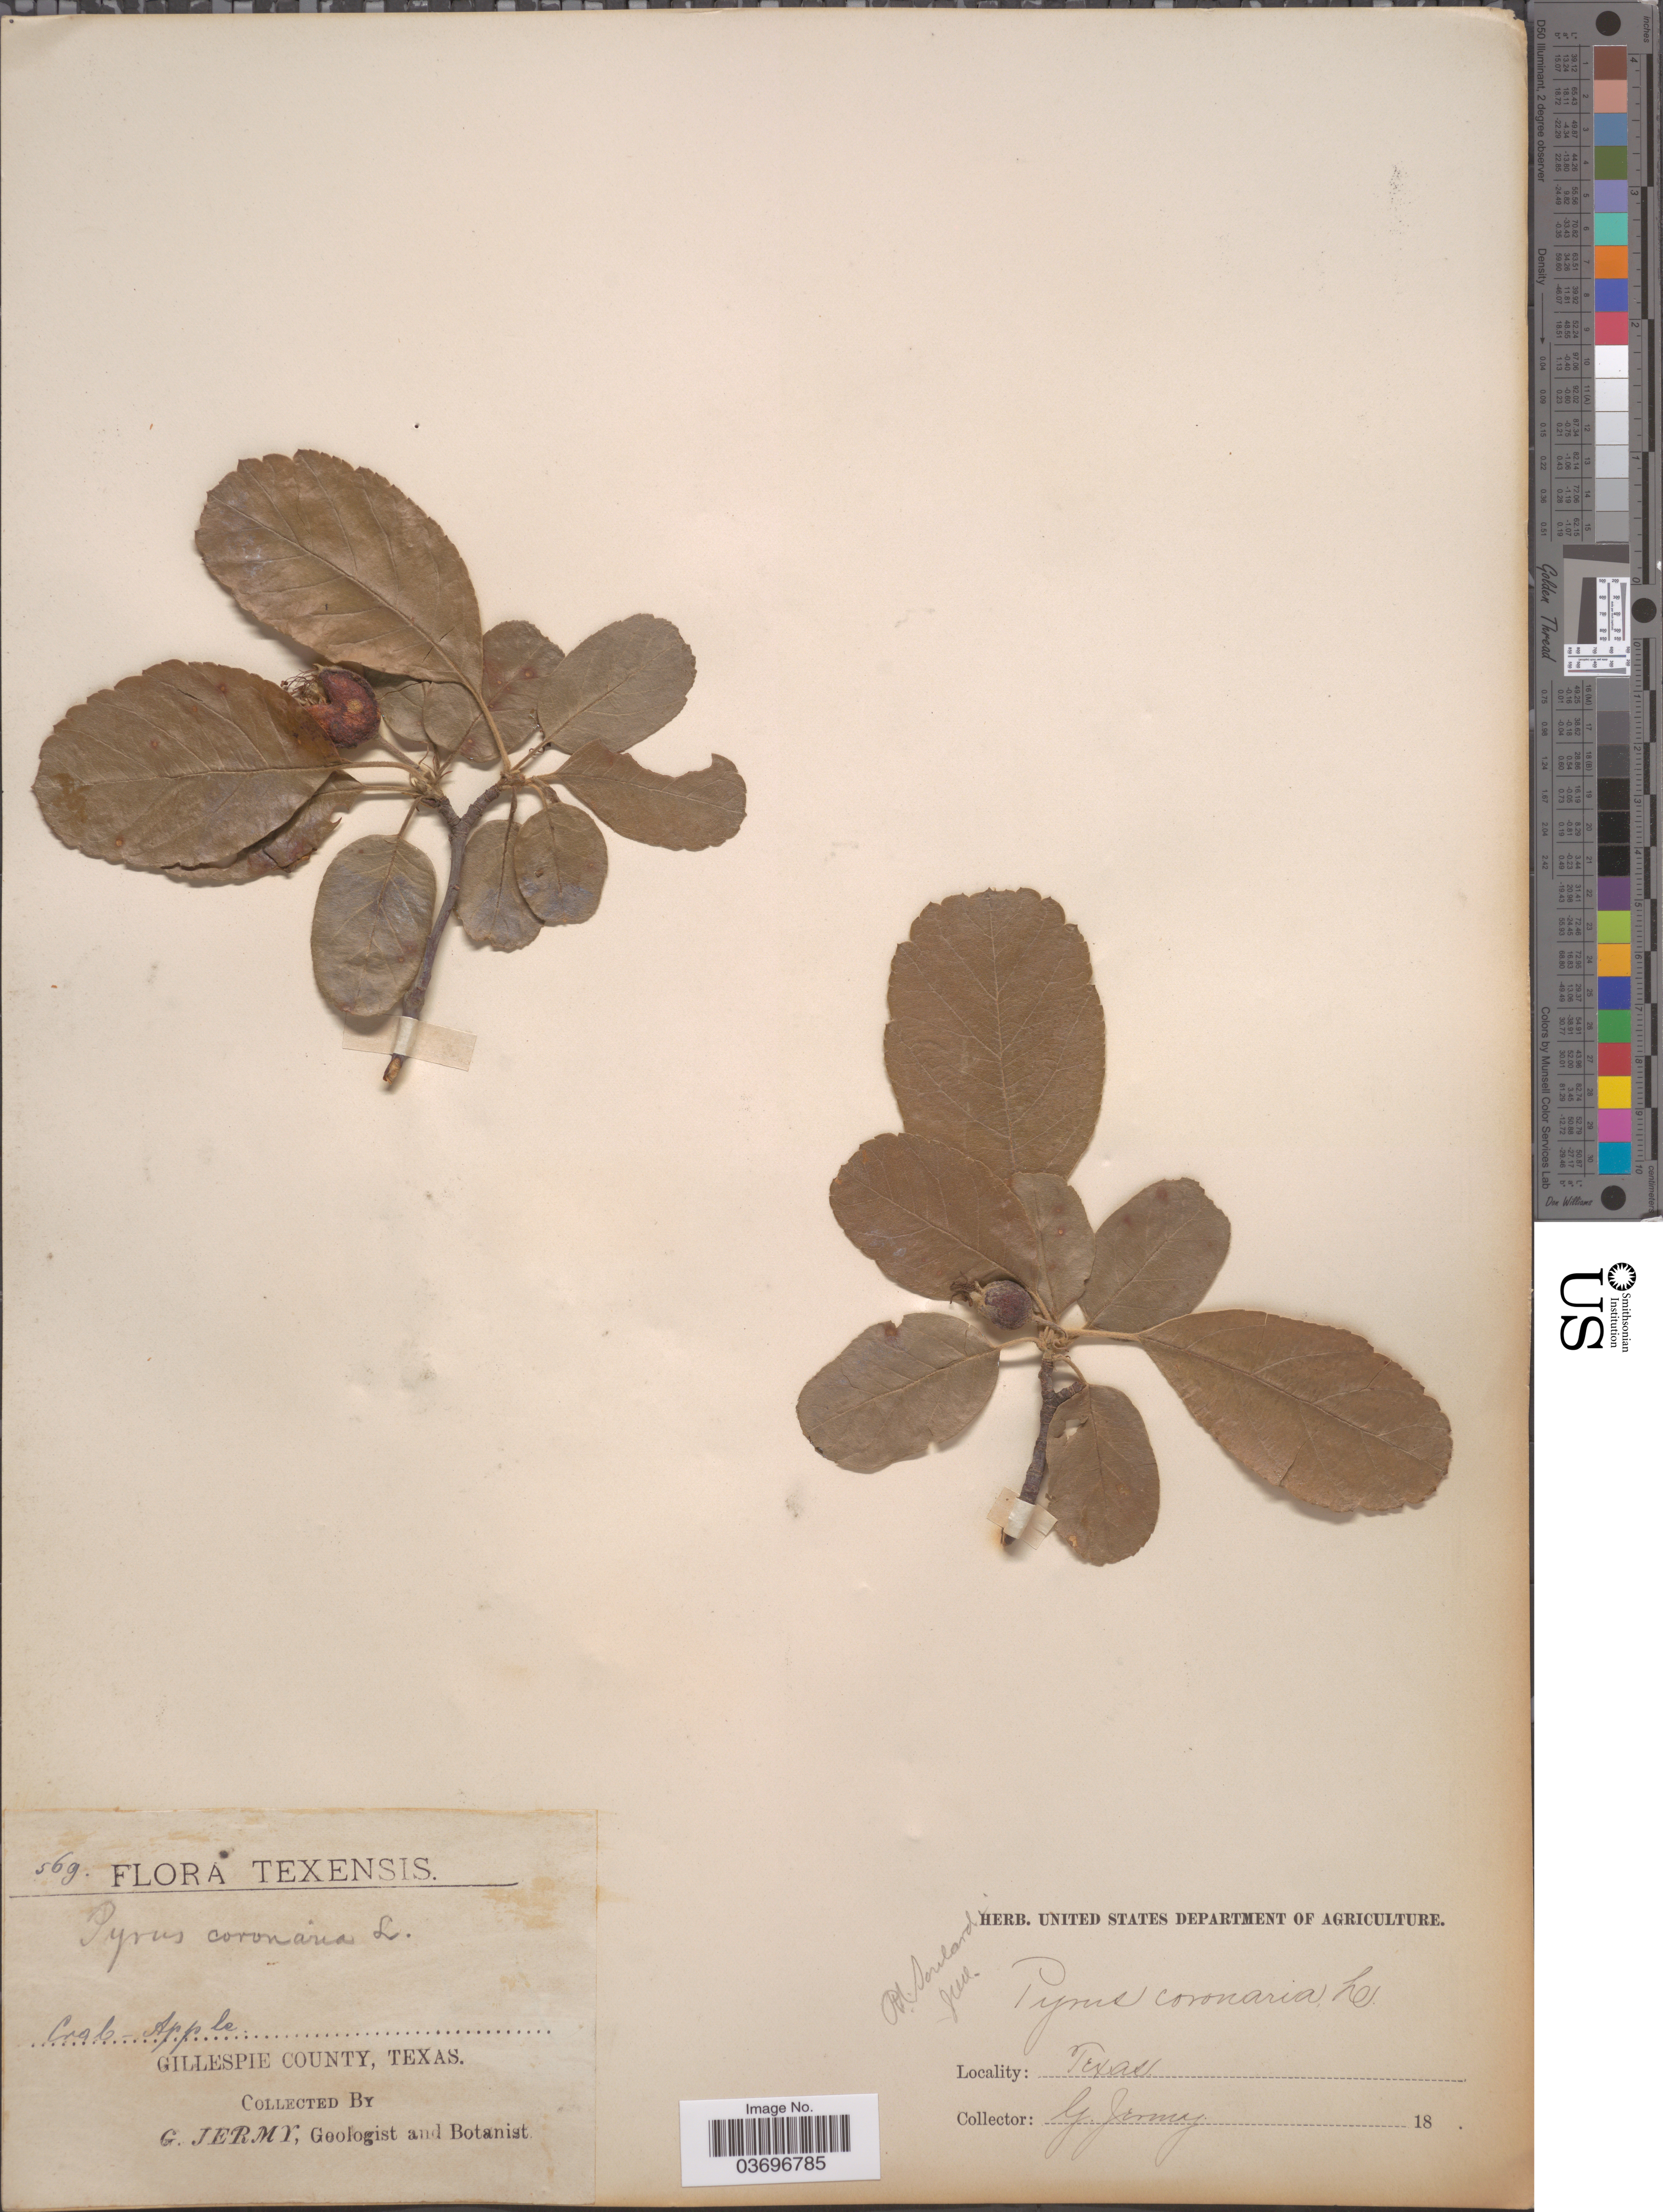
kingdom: Plantae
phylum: Tracheophyta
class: Magnoliopsida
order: Rosales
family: Rosaceae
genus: Malus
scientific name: Malus coronaria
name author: (L.) Mill.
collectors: G. Jermy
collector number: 569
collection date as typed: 18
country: United States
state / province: Texas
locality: Crab-Apple. Gillespie County.